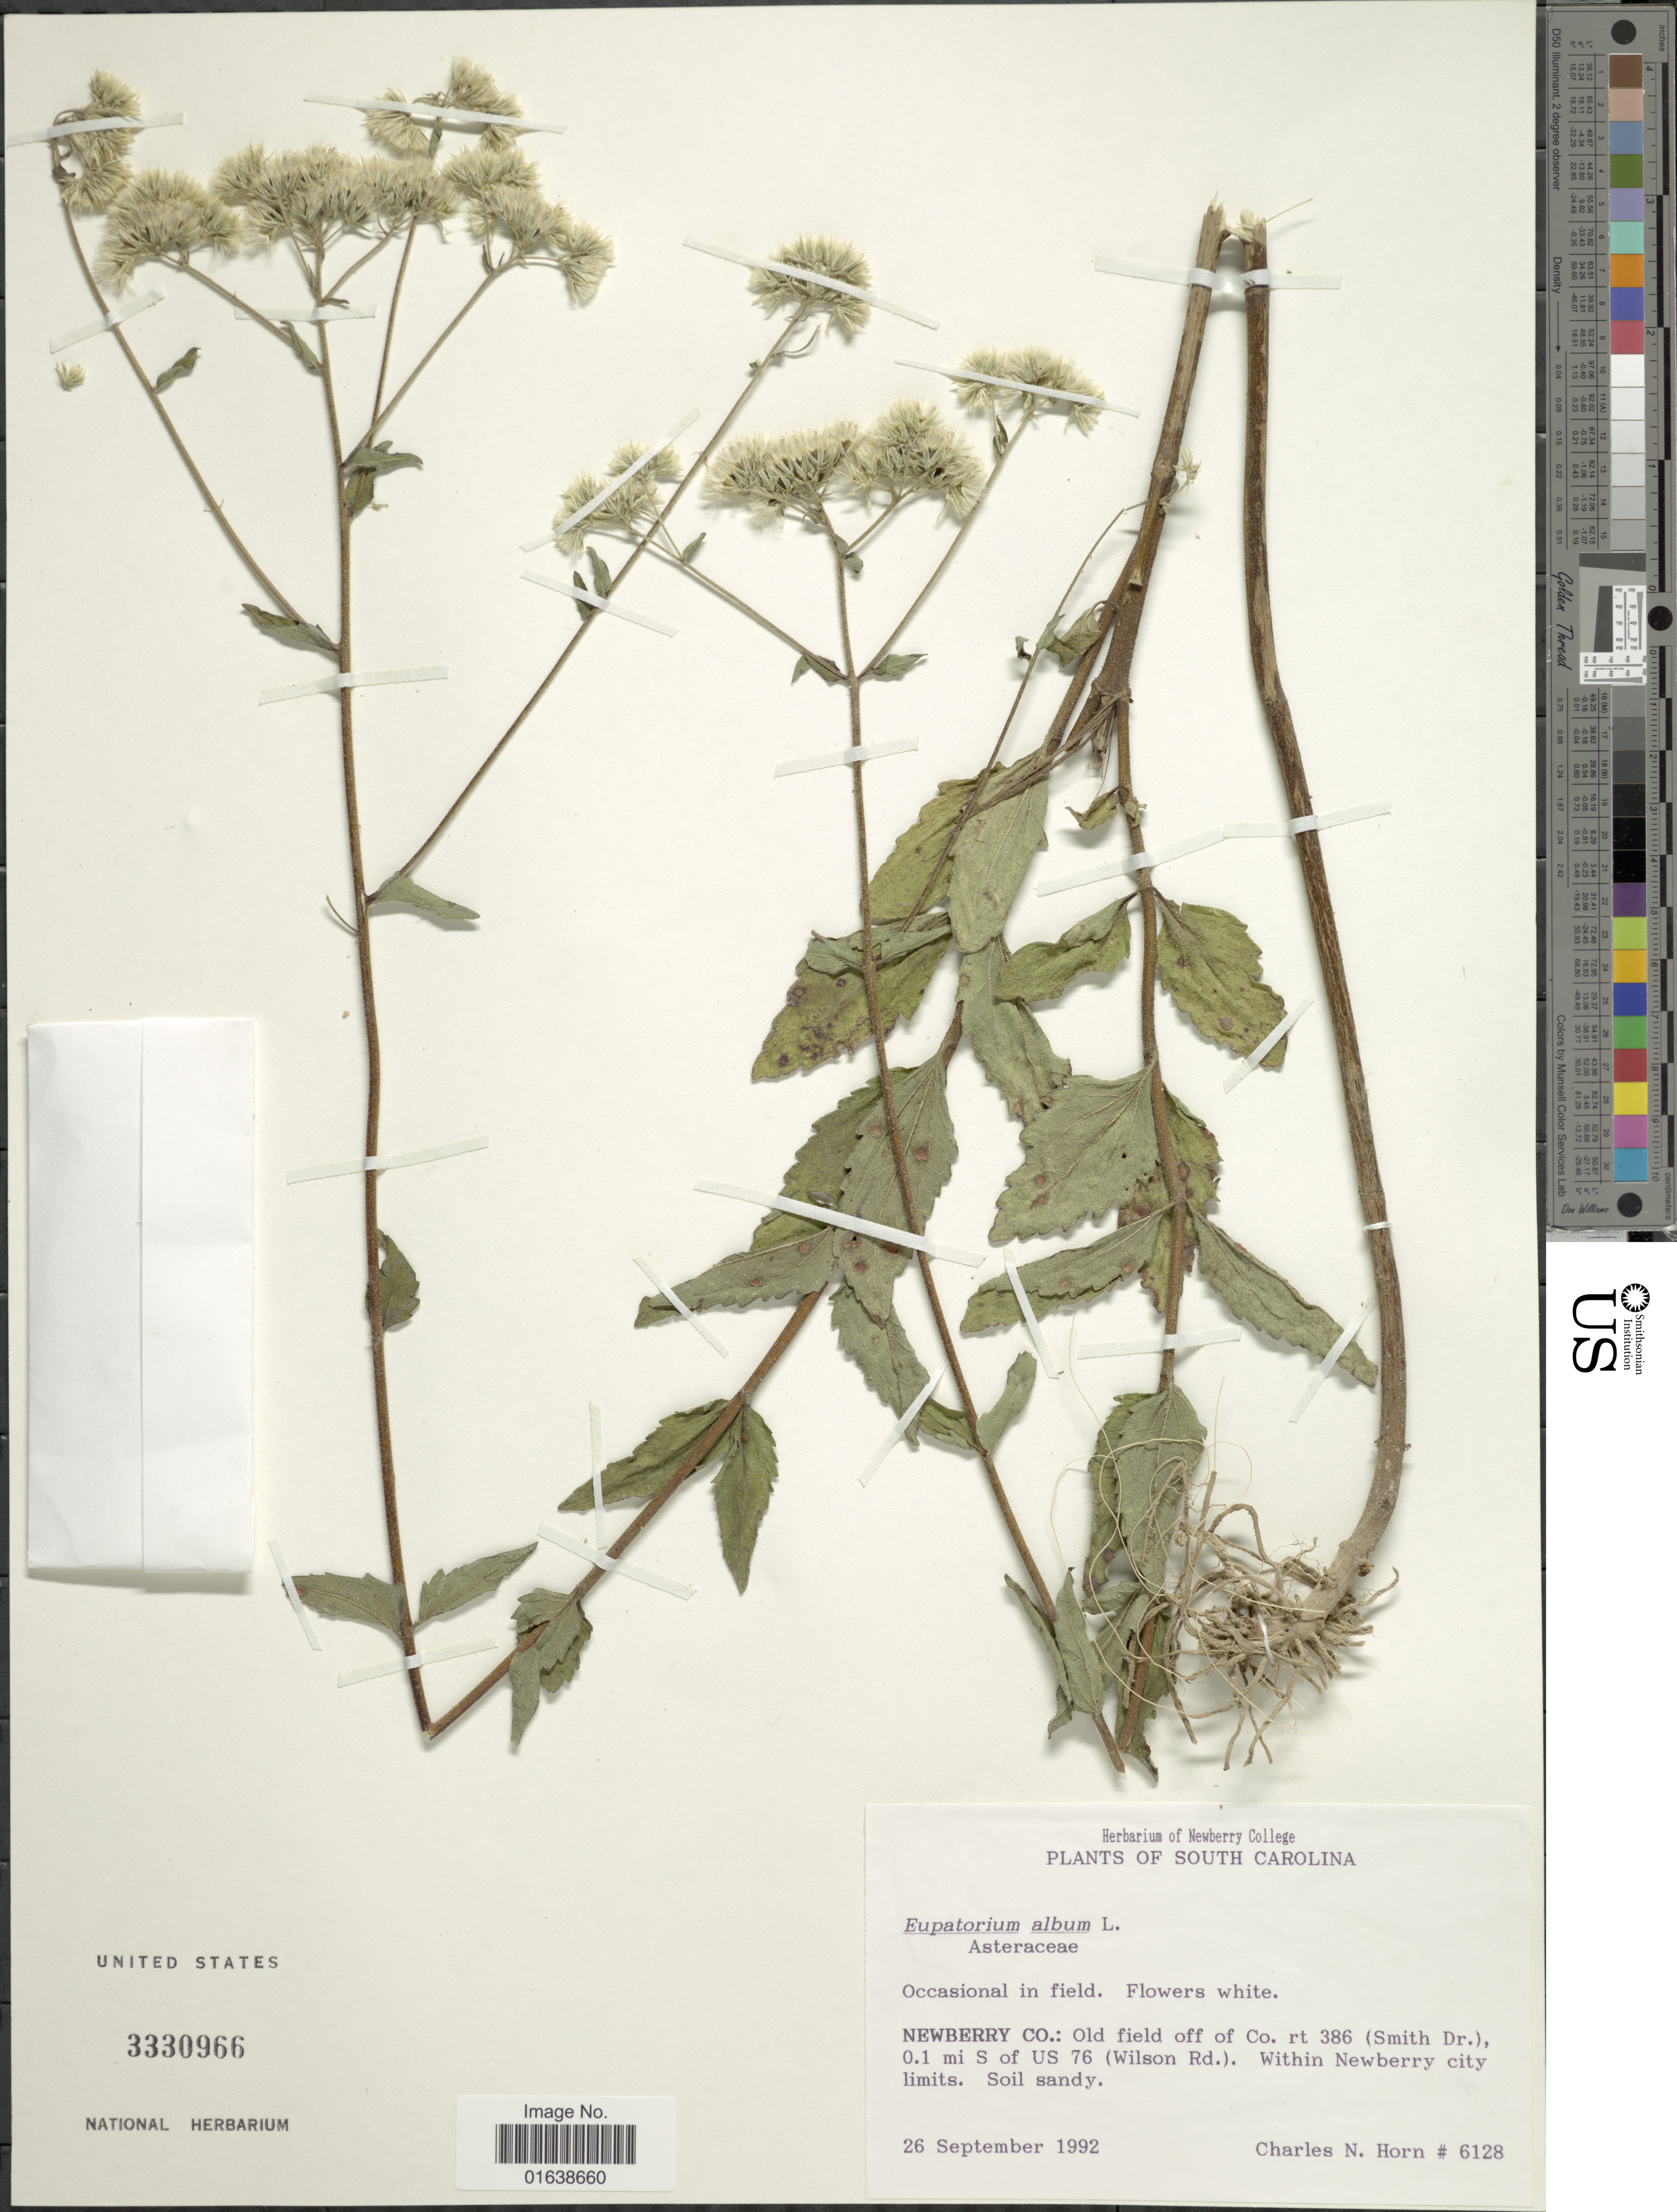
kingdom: Plantae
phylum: Tracheophyta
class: Magnoliopsida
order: Asterales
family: Asteraceae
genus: Eupatorium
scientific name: Eupatorium album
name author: L.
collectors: C. N. Horn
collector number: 6128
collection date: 1992-09-26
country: United States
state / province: South Carolina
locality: South Carolina. Newberry Co.: Old field off of Co. rt 386 (Smith Dr.), 0.1 mi S of US 76 (Wilson Rd.) Within Newberry city limits.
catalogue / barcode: US 3330966